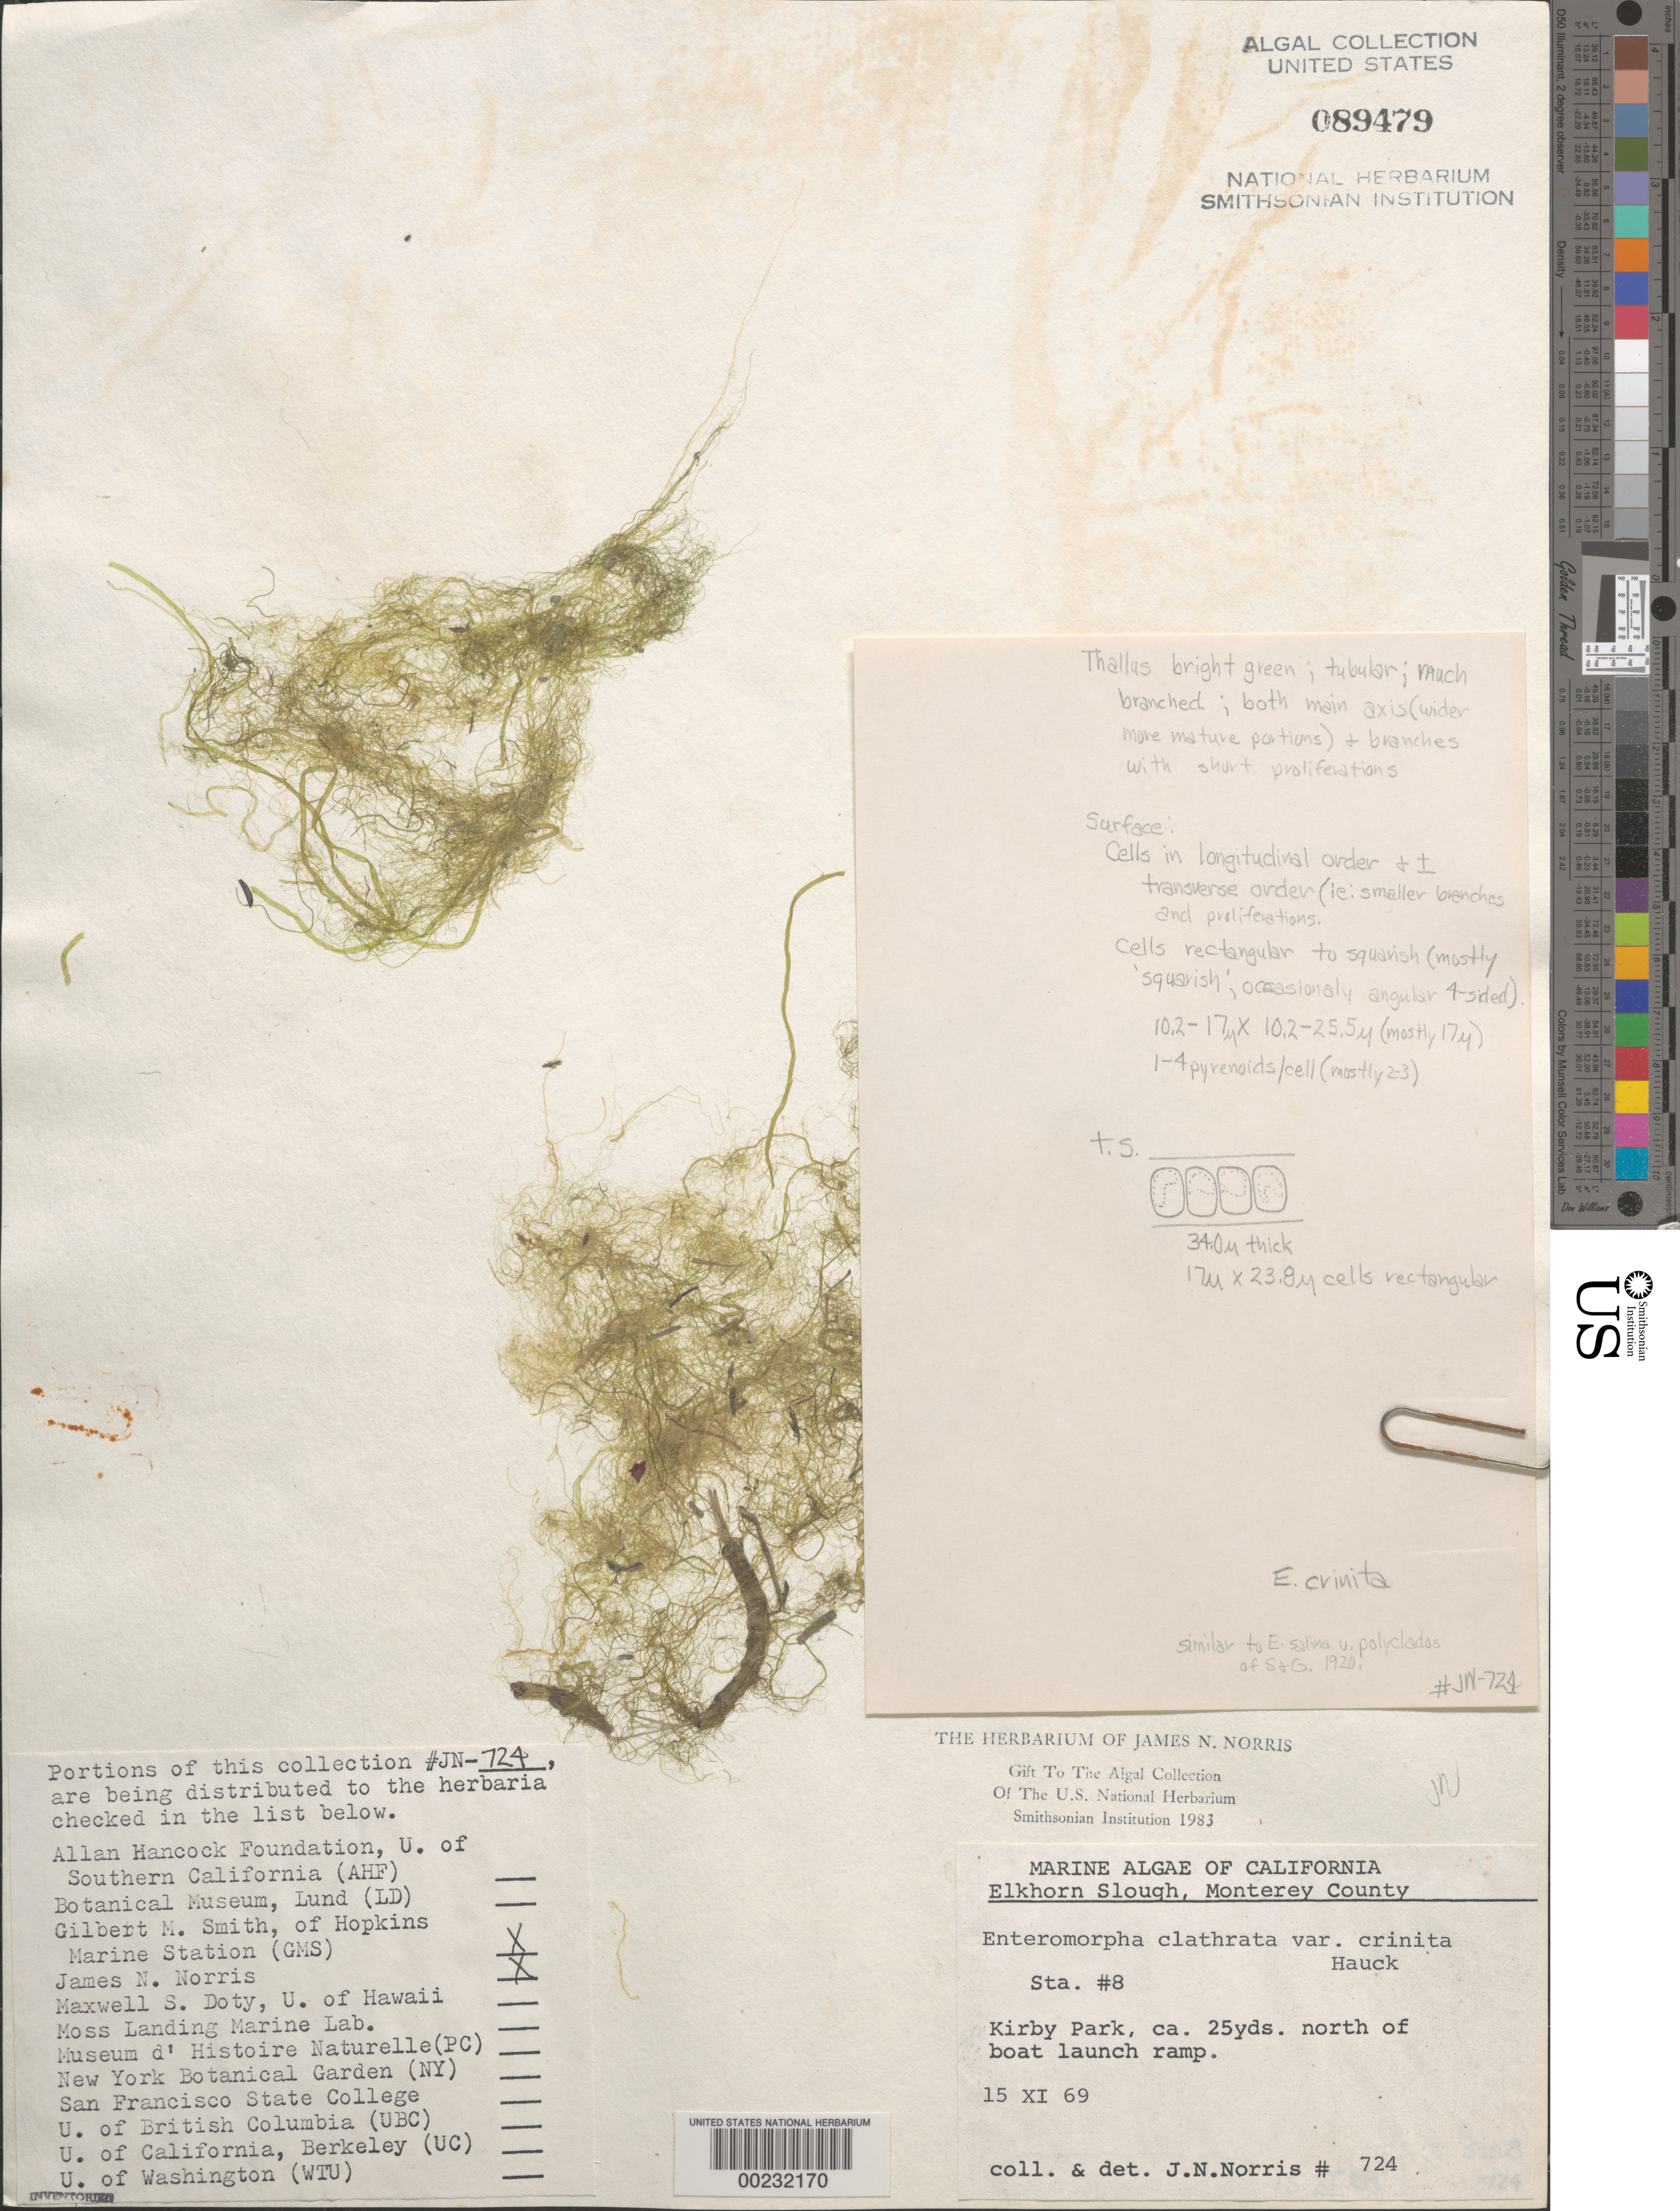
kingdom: Plantae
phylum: Chlorophyta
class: Ulvophyceae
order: Cladophorales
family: Cladophoraceae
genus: Cladophora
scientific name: Cladophora vagabunda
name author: (L.) C. Hoek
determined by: Algae name updating Project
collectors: J. N. Norris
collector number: JN-724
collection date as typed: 15 Nov 1969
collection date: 1969-11-15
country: United States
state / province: California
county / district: Monterey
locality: Elkhorn Slough, Kirby Park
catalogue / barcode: US 89479